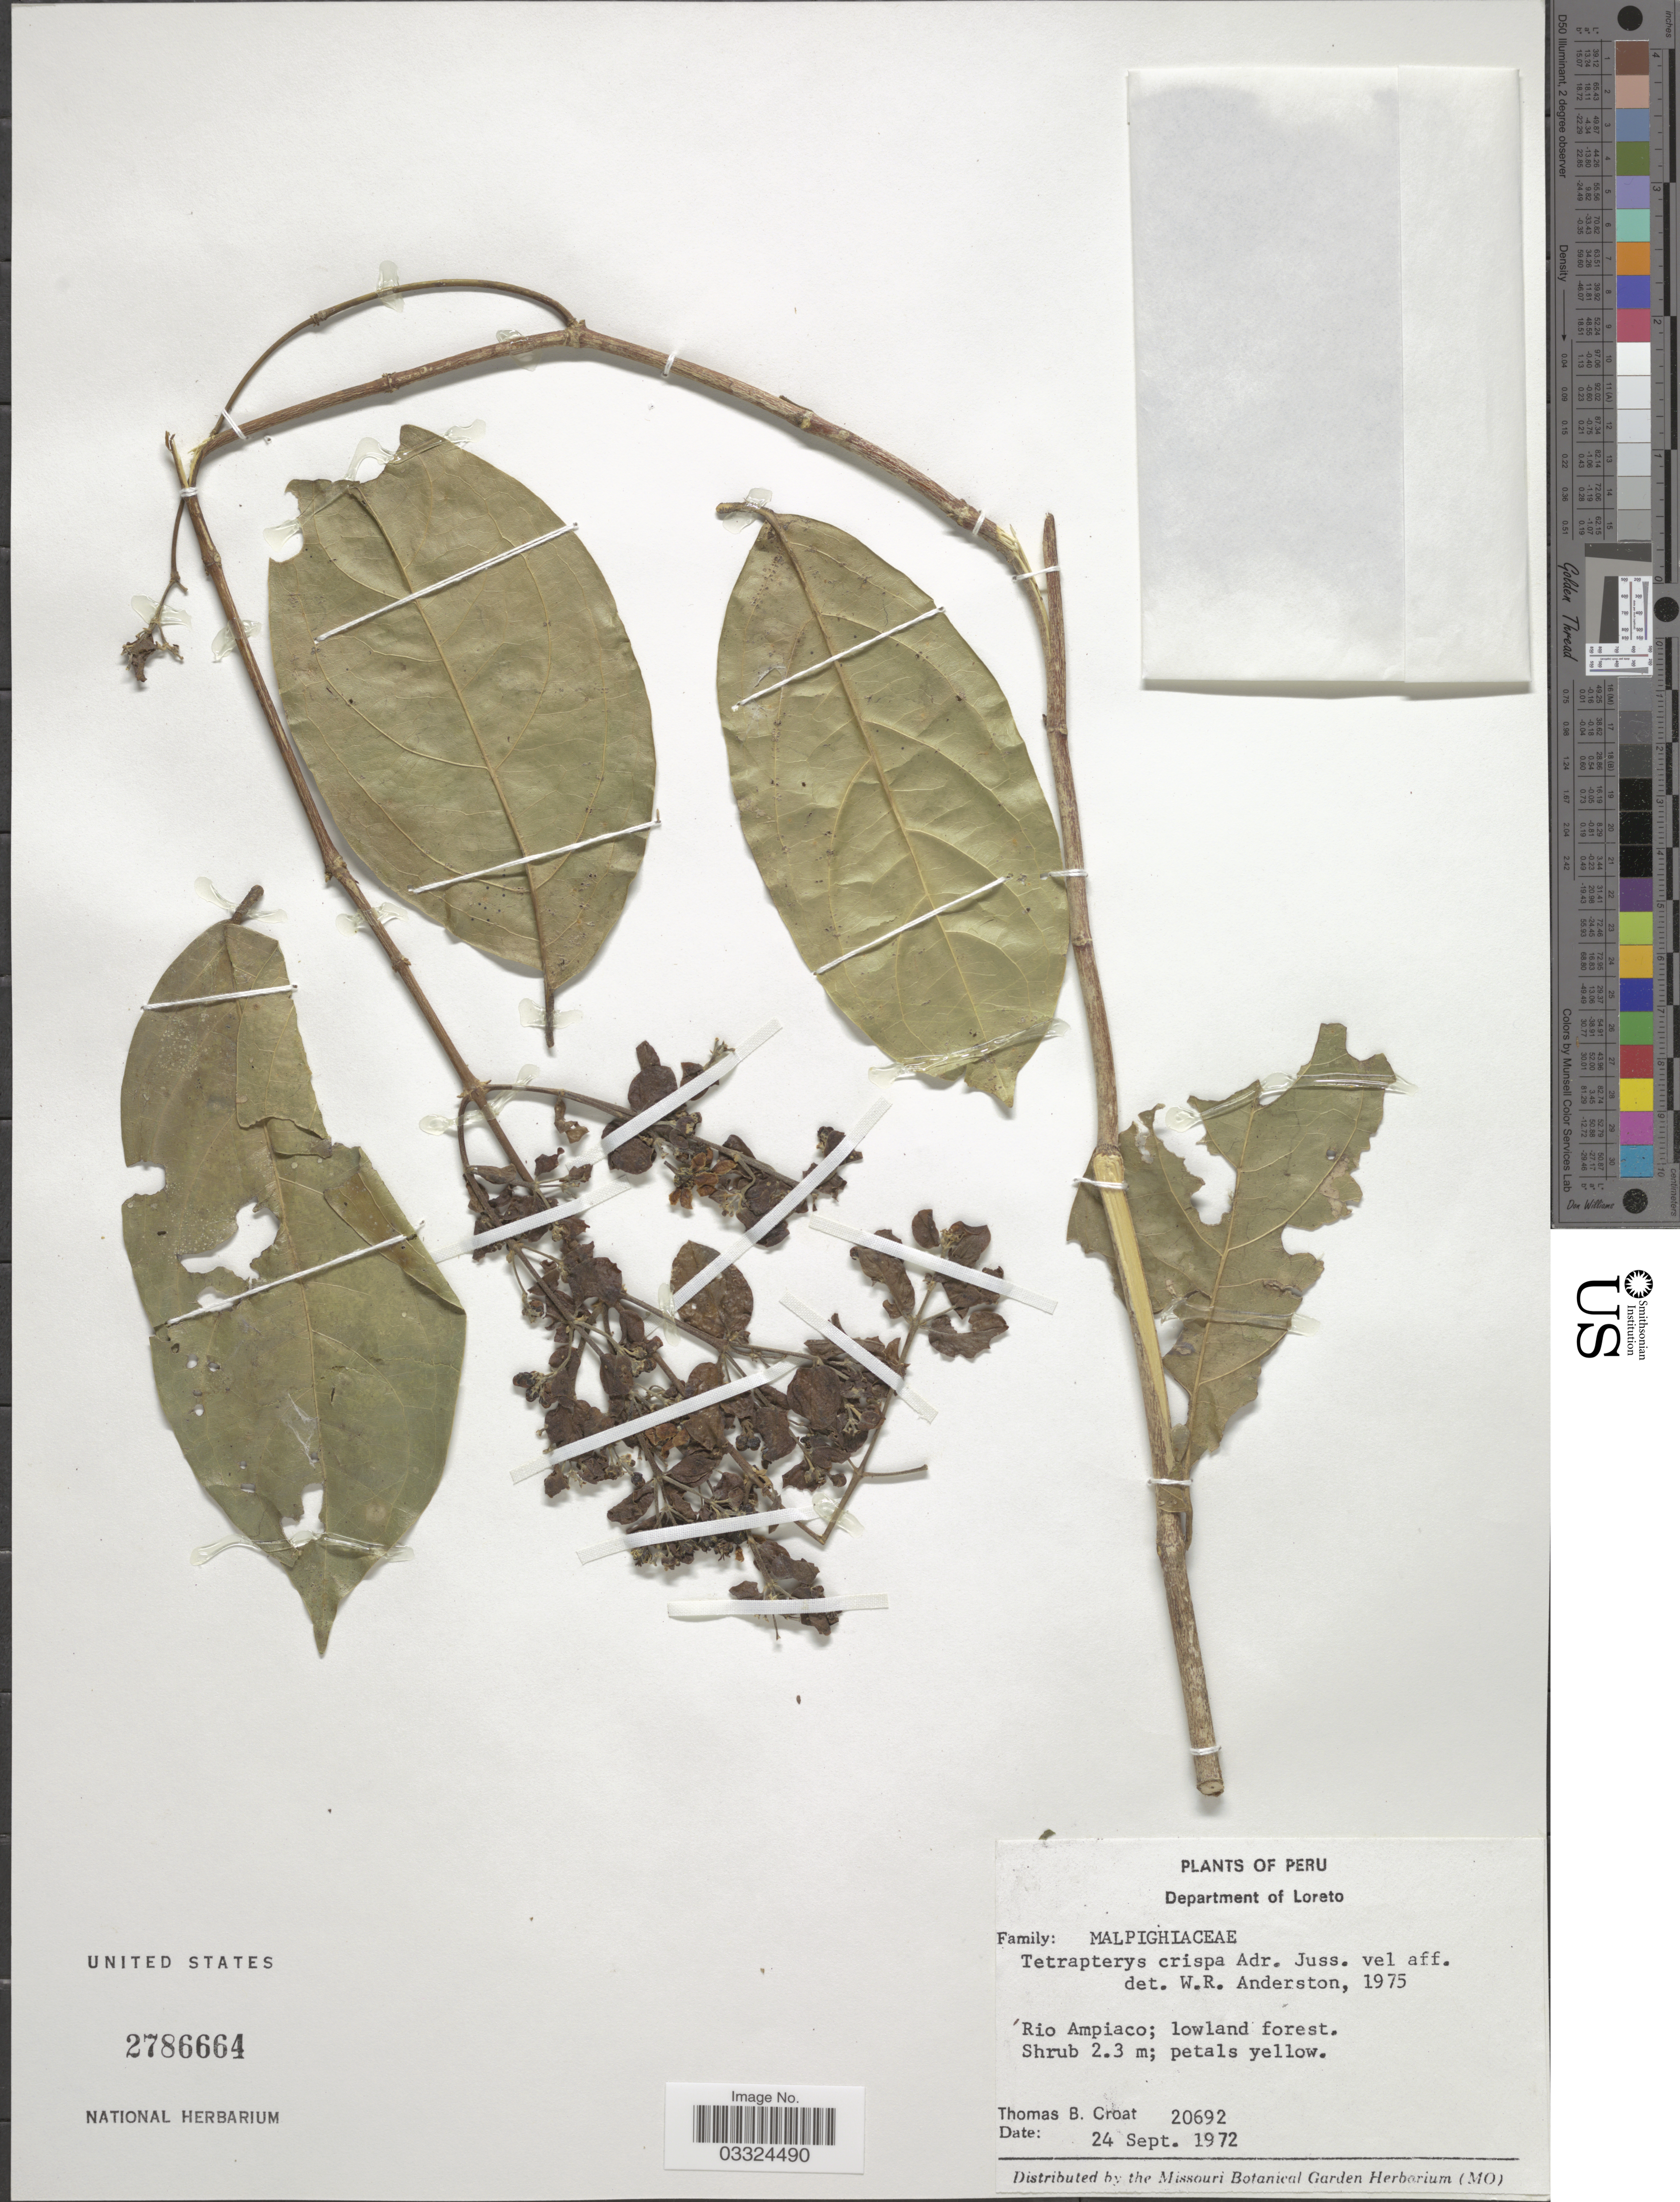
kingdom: Plantae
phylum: Tracheophyta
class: Magnoliopsida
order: Malpighiales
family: Malpighiaceae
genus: Tetrapterys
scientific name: Tetrapterys crispa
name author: A. Juss.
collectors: T. B. Croat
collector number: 20692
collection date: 1972-09-24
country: Peru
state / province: Loreto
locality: Department of Loreto. Rio Ampiaco; lowland forest.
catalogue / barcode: US 2786664